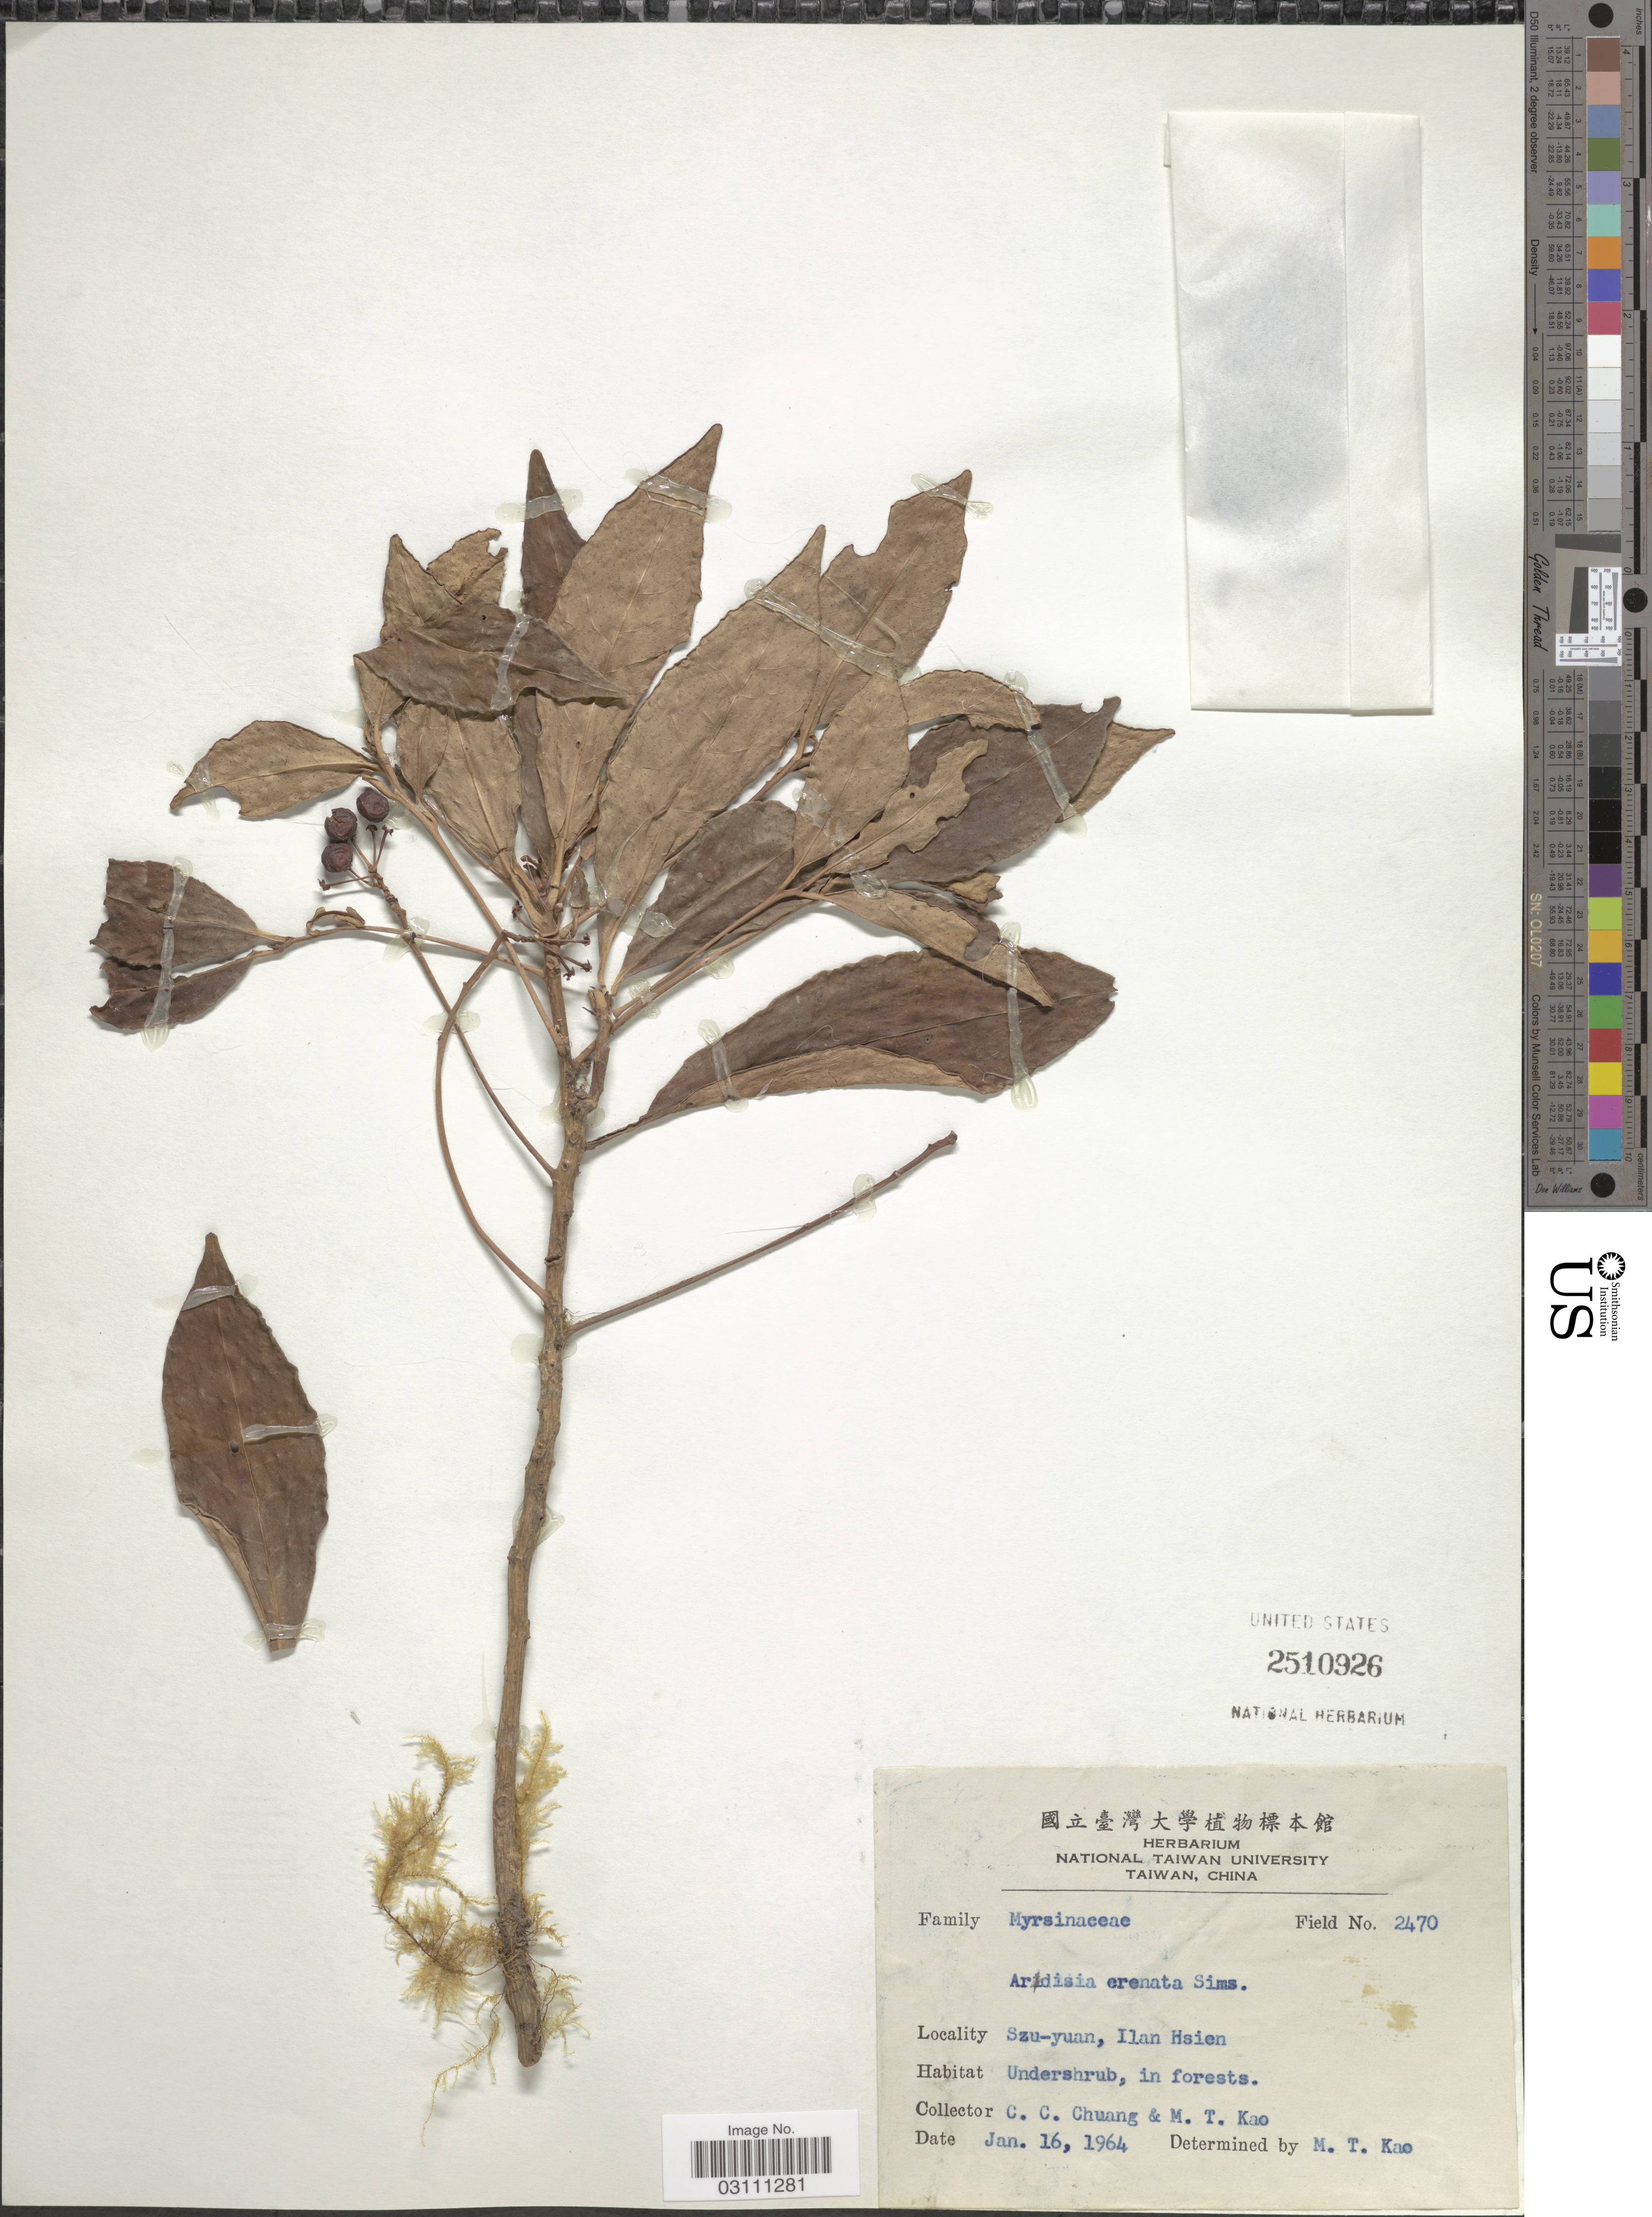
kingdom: Plantae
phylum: Tracheophyta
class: Magnoliopsida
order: Ericales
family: Primulaceae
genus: Ardisia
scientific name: Ardisia crenata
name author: Sims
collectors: C. C. Chuang & M. T. Kao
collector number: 2470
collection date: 1964-01-16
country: Taiwan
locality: Szu-yuan, Ilan Hsien.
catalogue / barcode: US 2510926